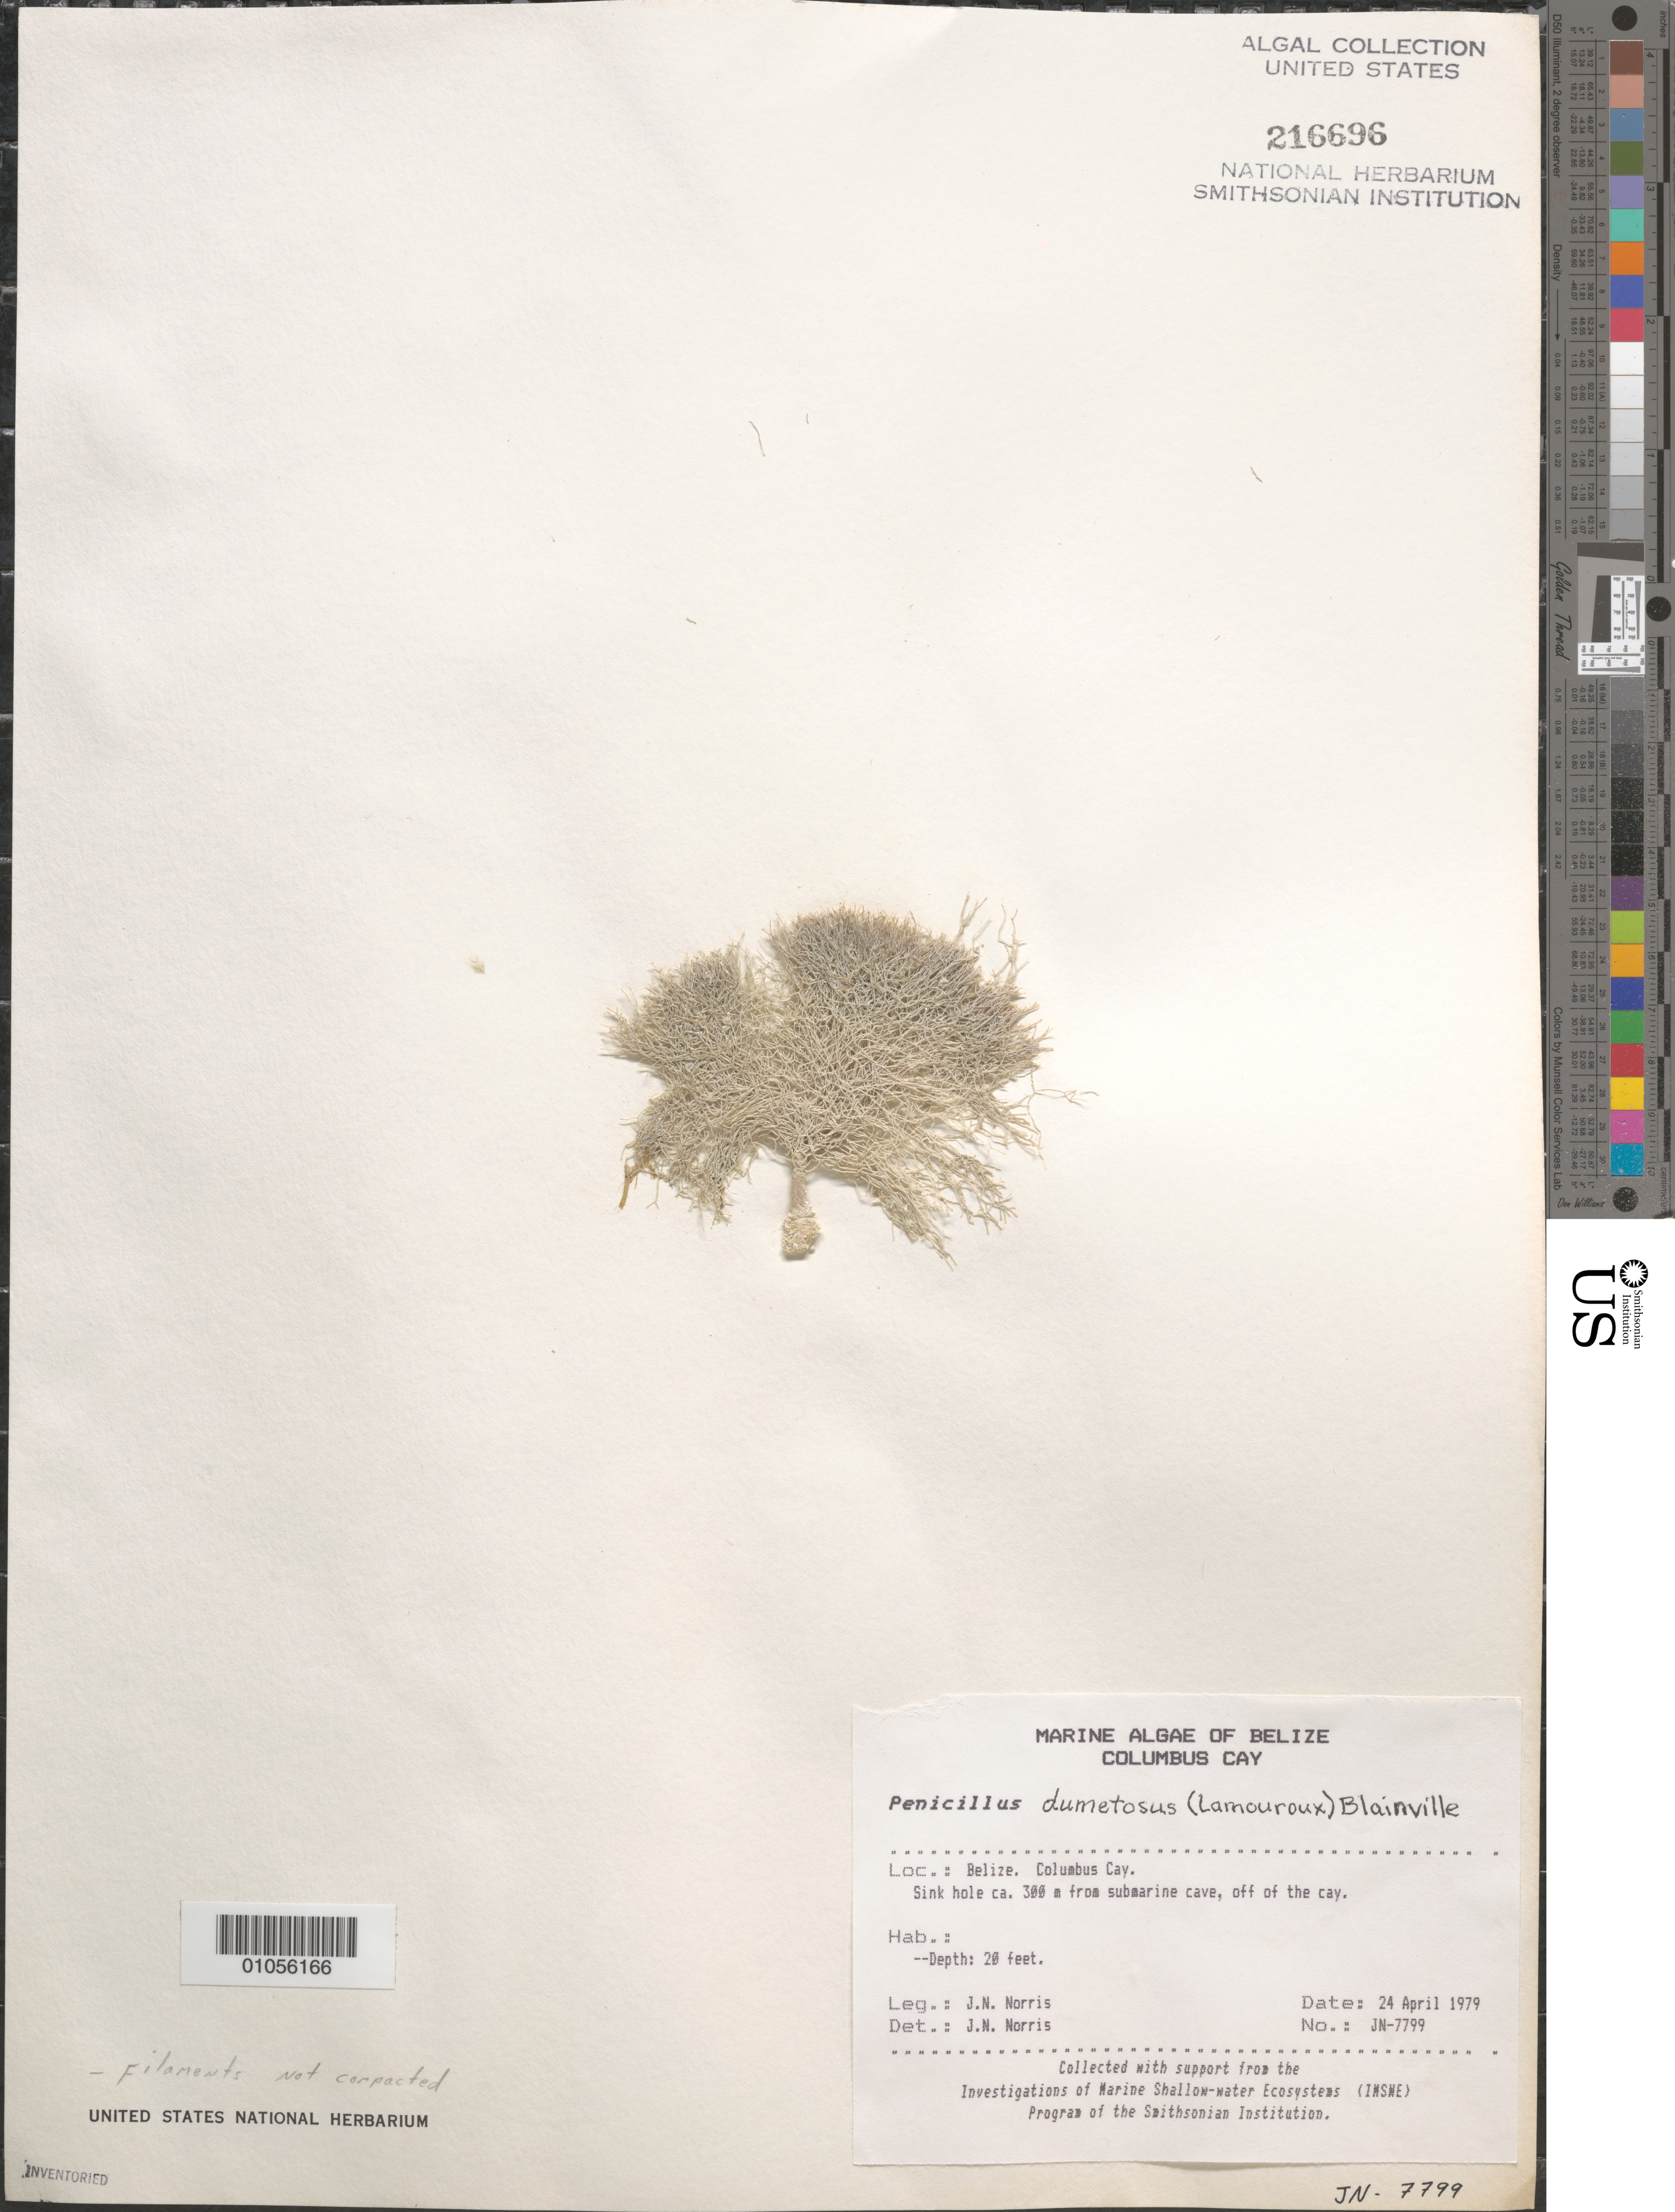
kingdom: Plantae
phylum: Chlorophyta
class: Ulvophyceae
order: Bryopsidales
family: Udoteaceae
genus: Penicillus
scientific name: Penicillus dumetosus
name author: (J.V.Lamouroux) Blainville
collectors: J. N. Norris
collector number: JN-7799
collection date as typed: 24 Apr 1979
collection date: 1979-04-24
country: Belize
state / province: Stann Creek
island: Columbus Cay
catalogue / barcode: US 216696